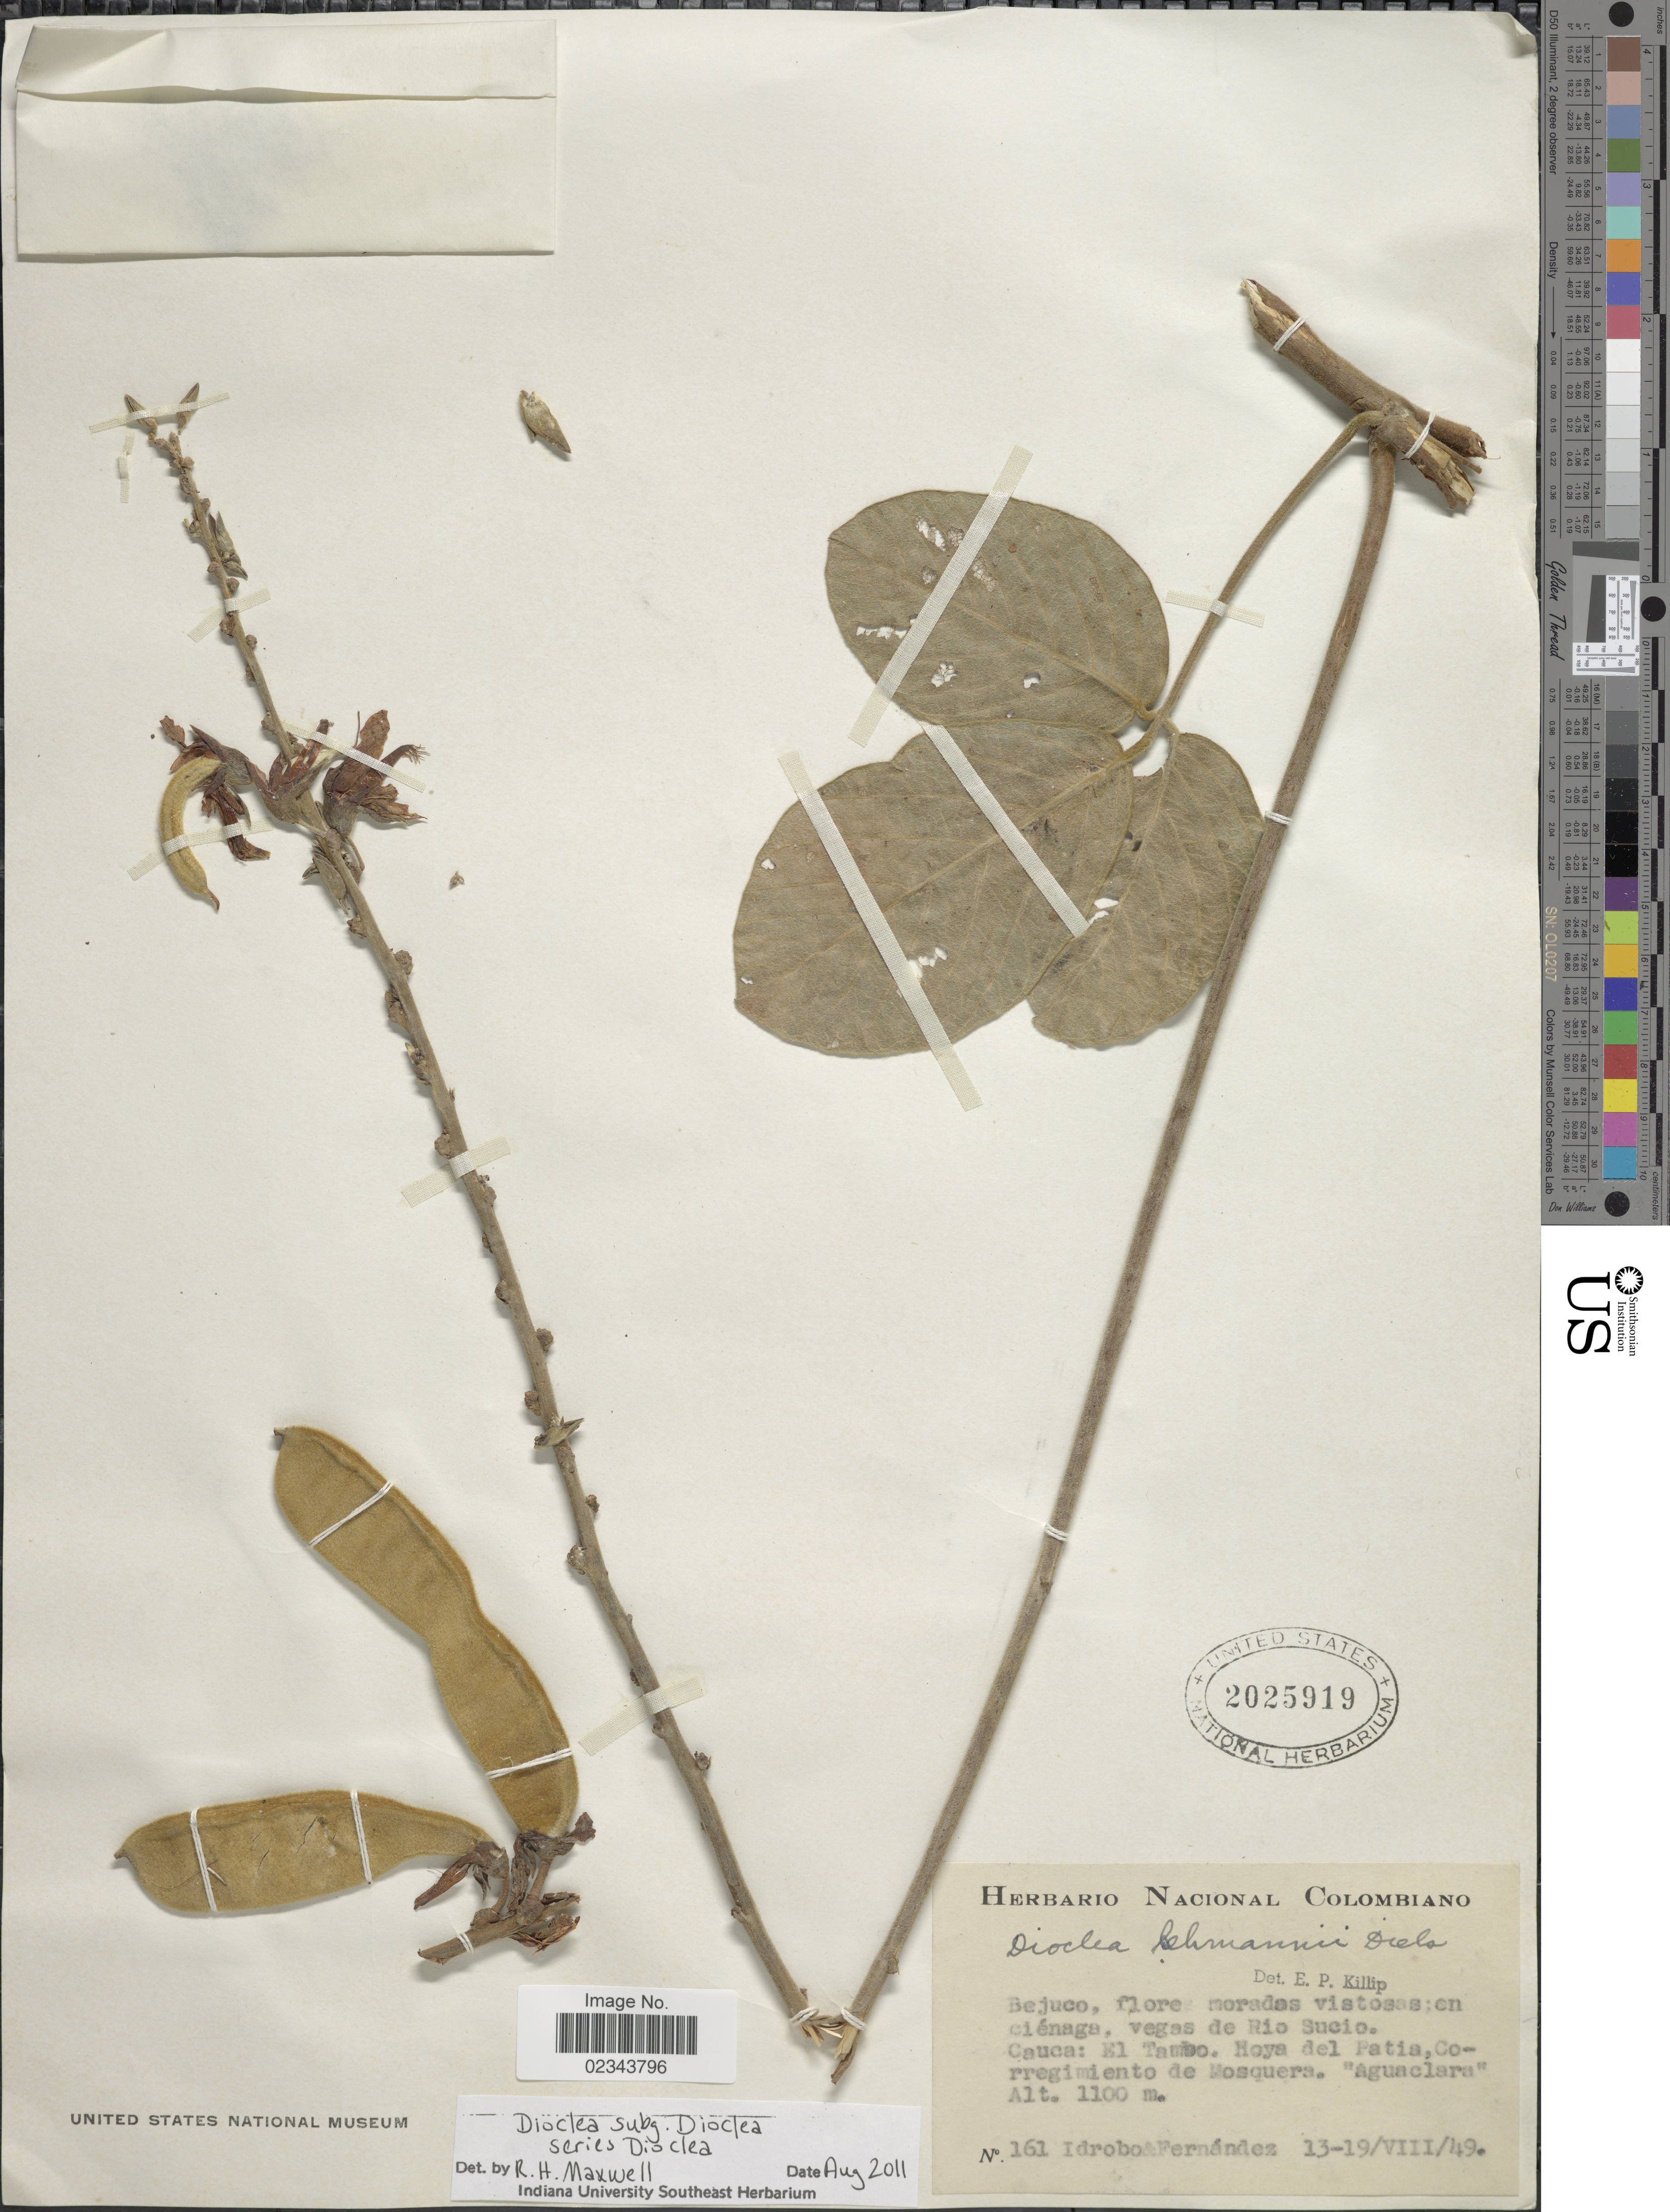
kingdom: Plantae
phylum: Tracheophyta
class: Magnoliopsida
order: Fabales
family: Fabaceae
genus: Dioclea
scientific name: Dioclea sp.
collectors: -- Idrobo & -- Fernandez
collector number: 161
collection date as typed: Transcribed d/m/y: 13/8/49 to 19/8/49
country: Colombia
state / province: Cauca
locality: El Tambo. Hoya del Patia, Corregimiento de Mosquera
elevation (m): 1100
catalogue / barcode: US 2025919